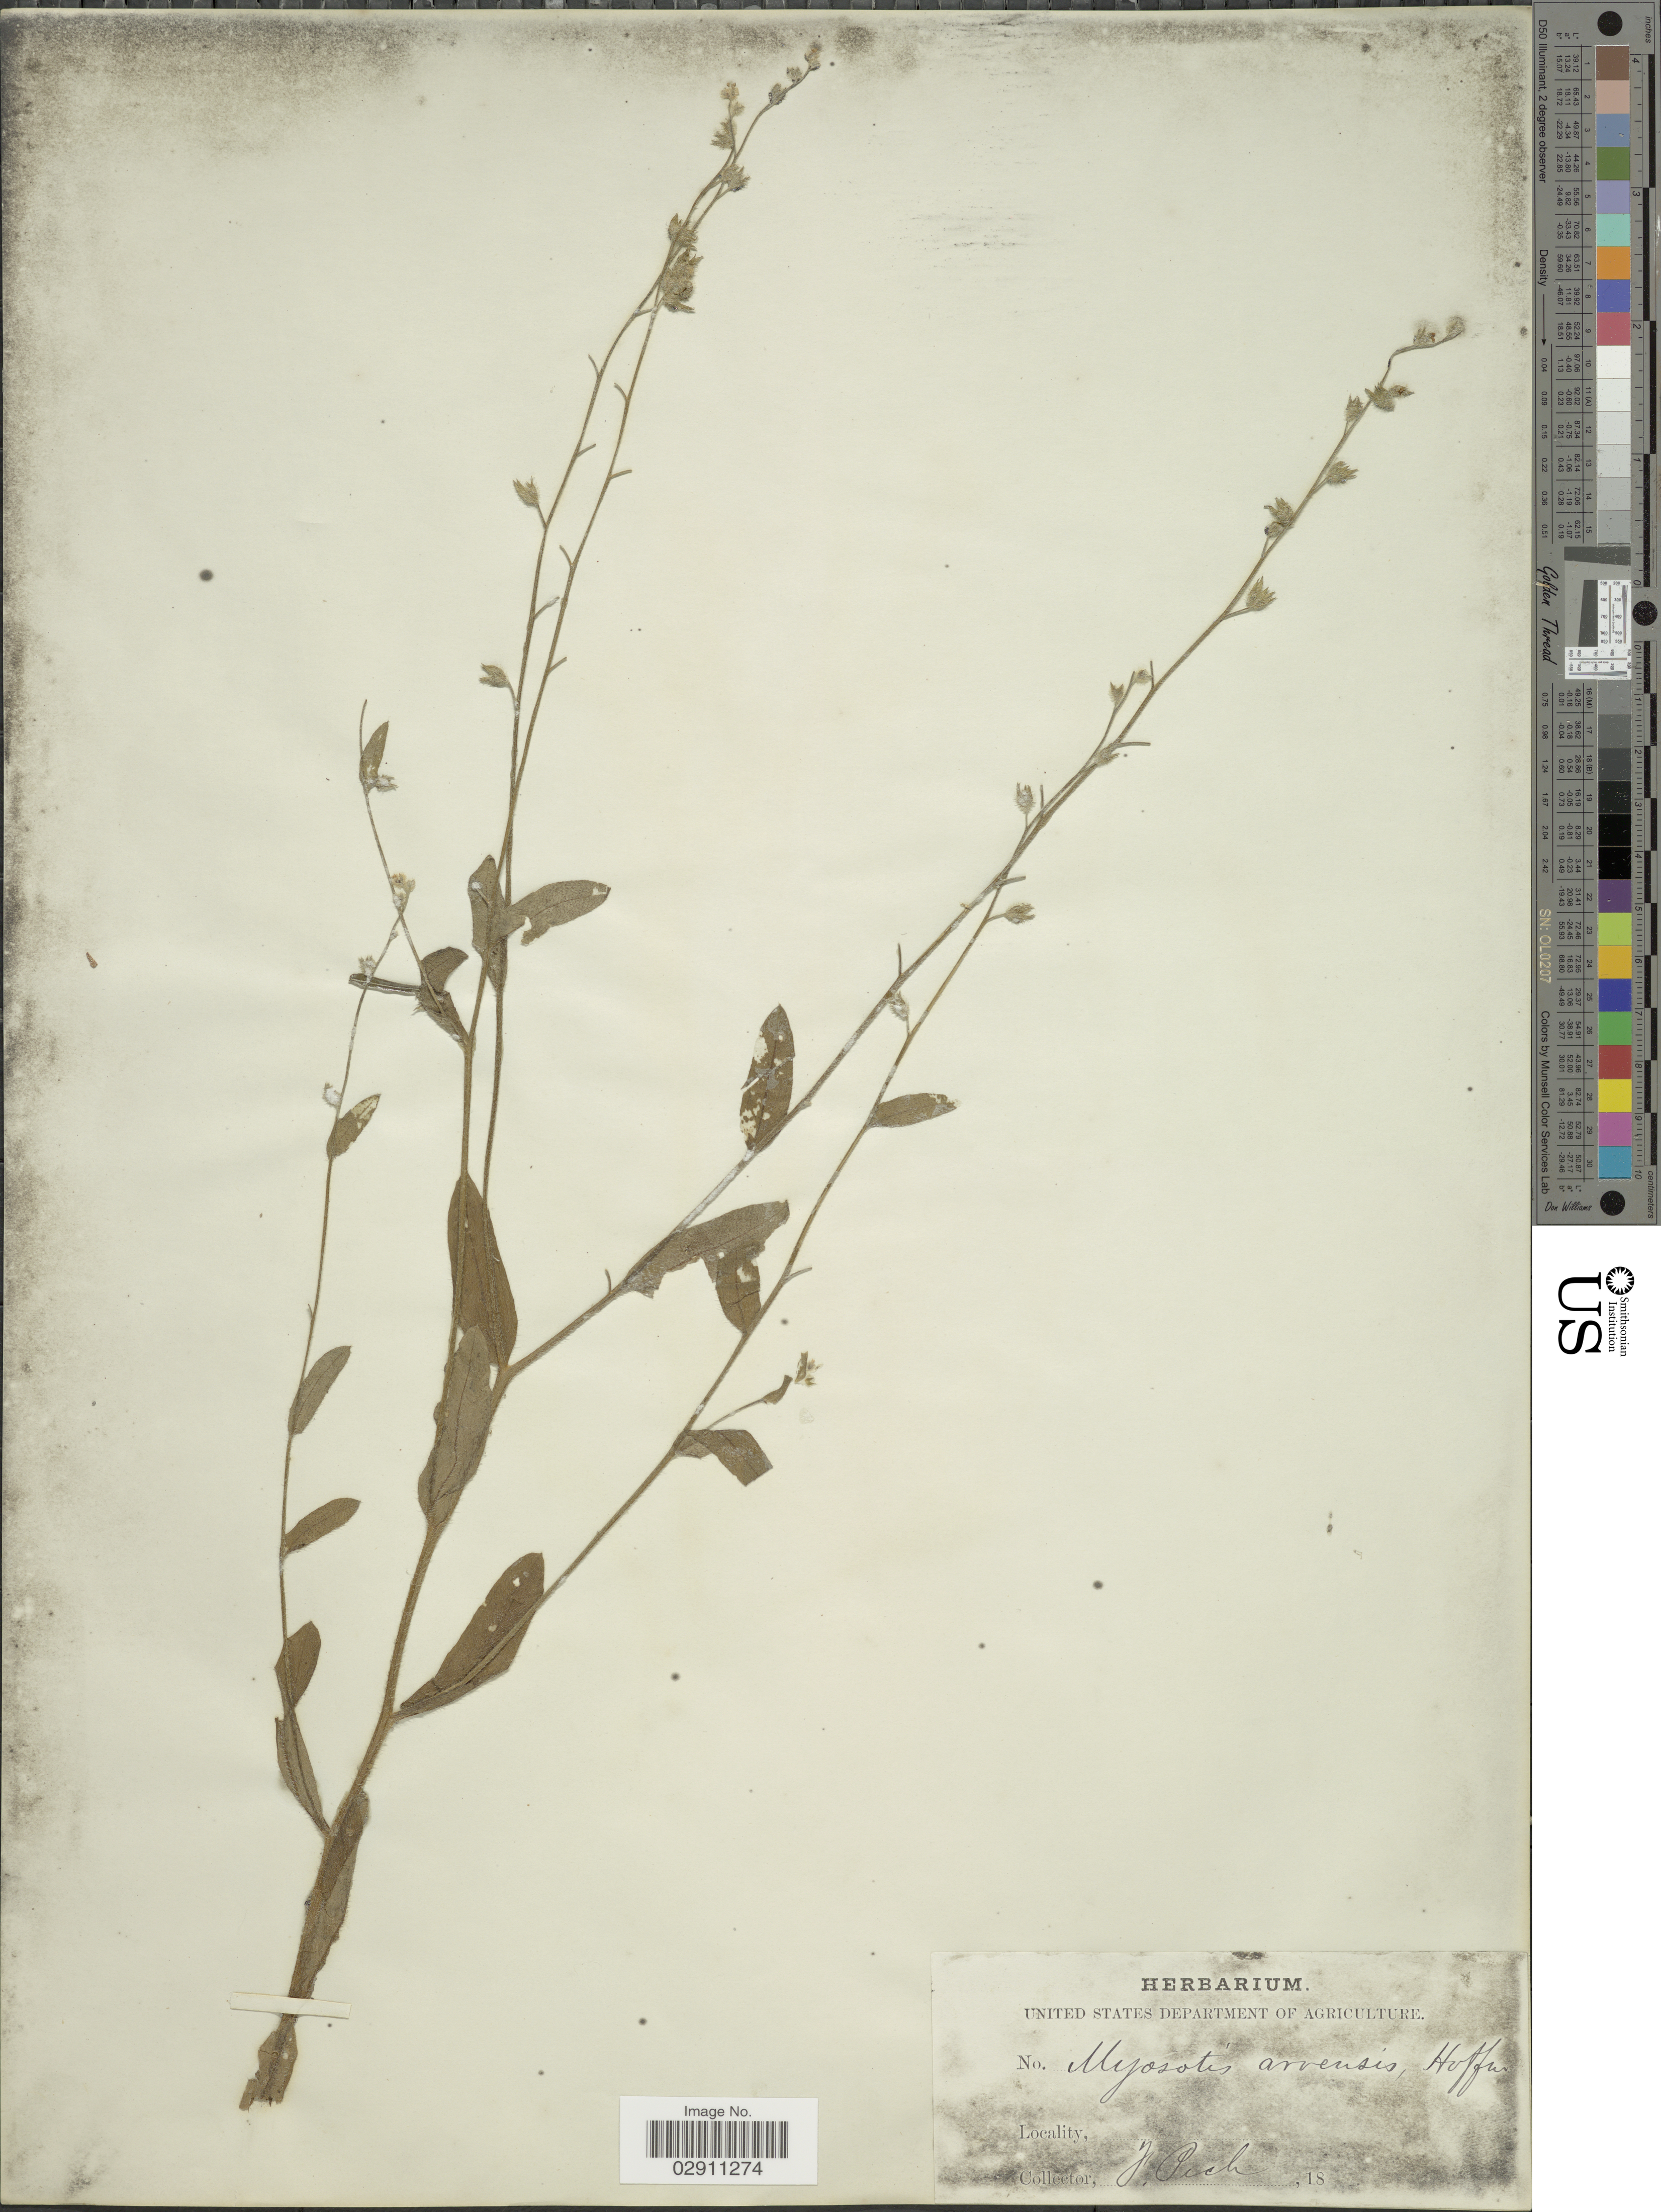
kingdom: Plantae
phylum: Tracheophyta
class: Magnoliopsida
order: Boraginales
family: Boraginaceae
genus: Myosotis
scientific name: Myosotis macrosperma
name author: Engelm.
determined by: Goldman, Doug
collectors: F. Pick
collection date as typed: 18